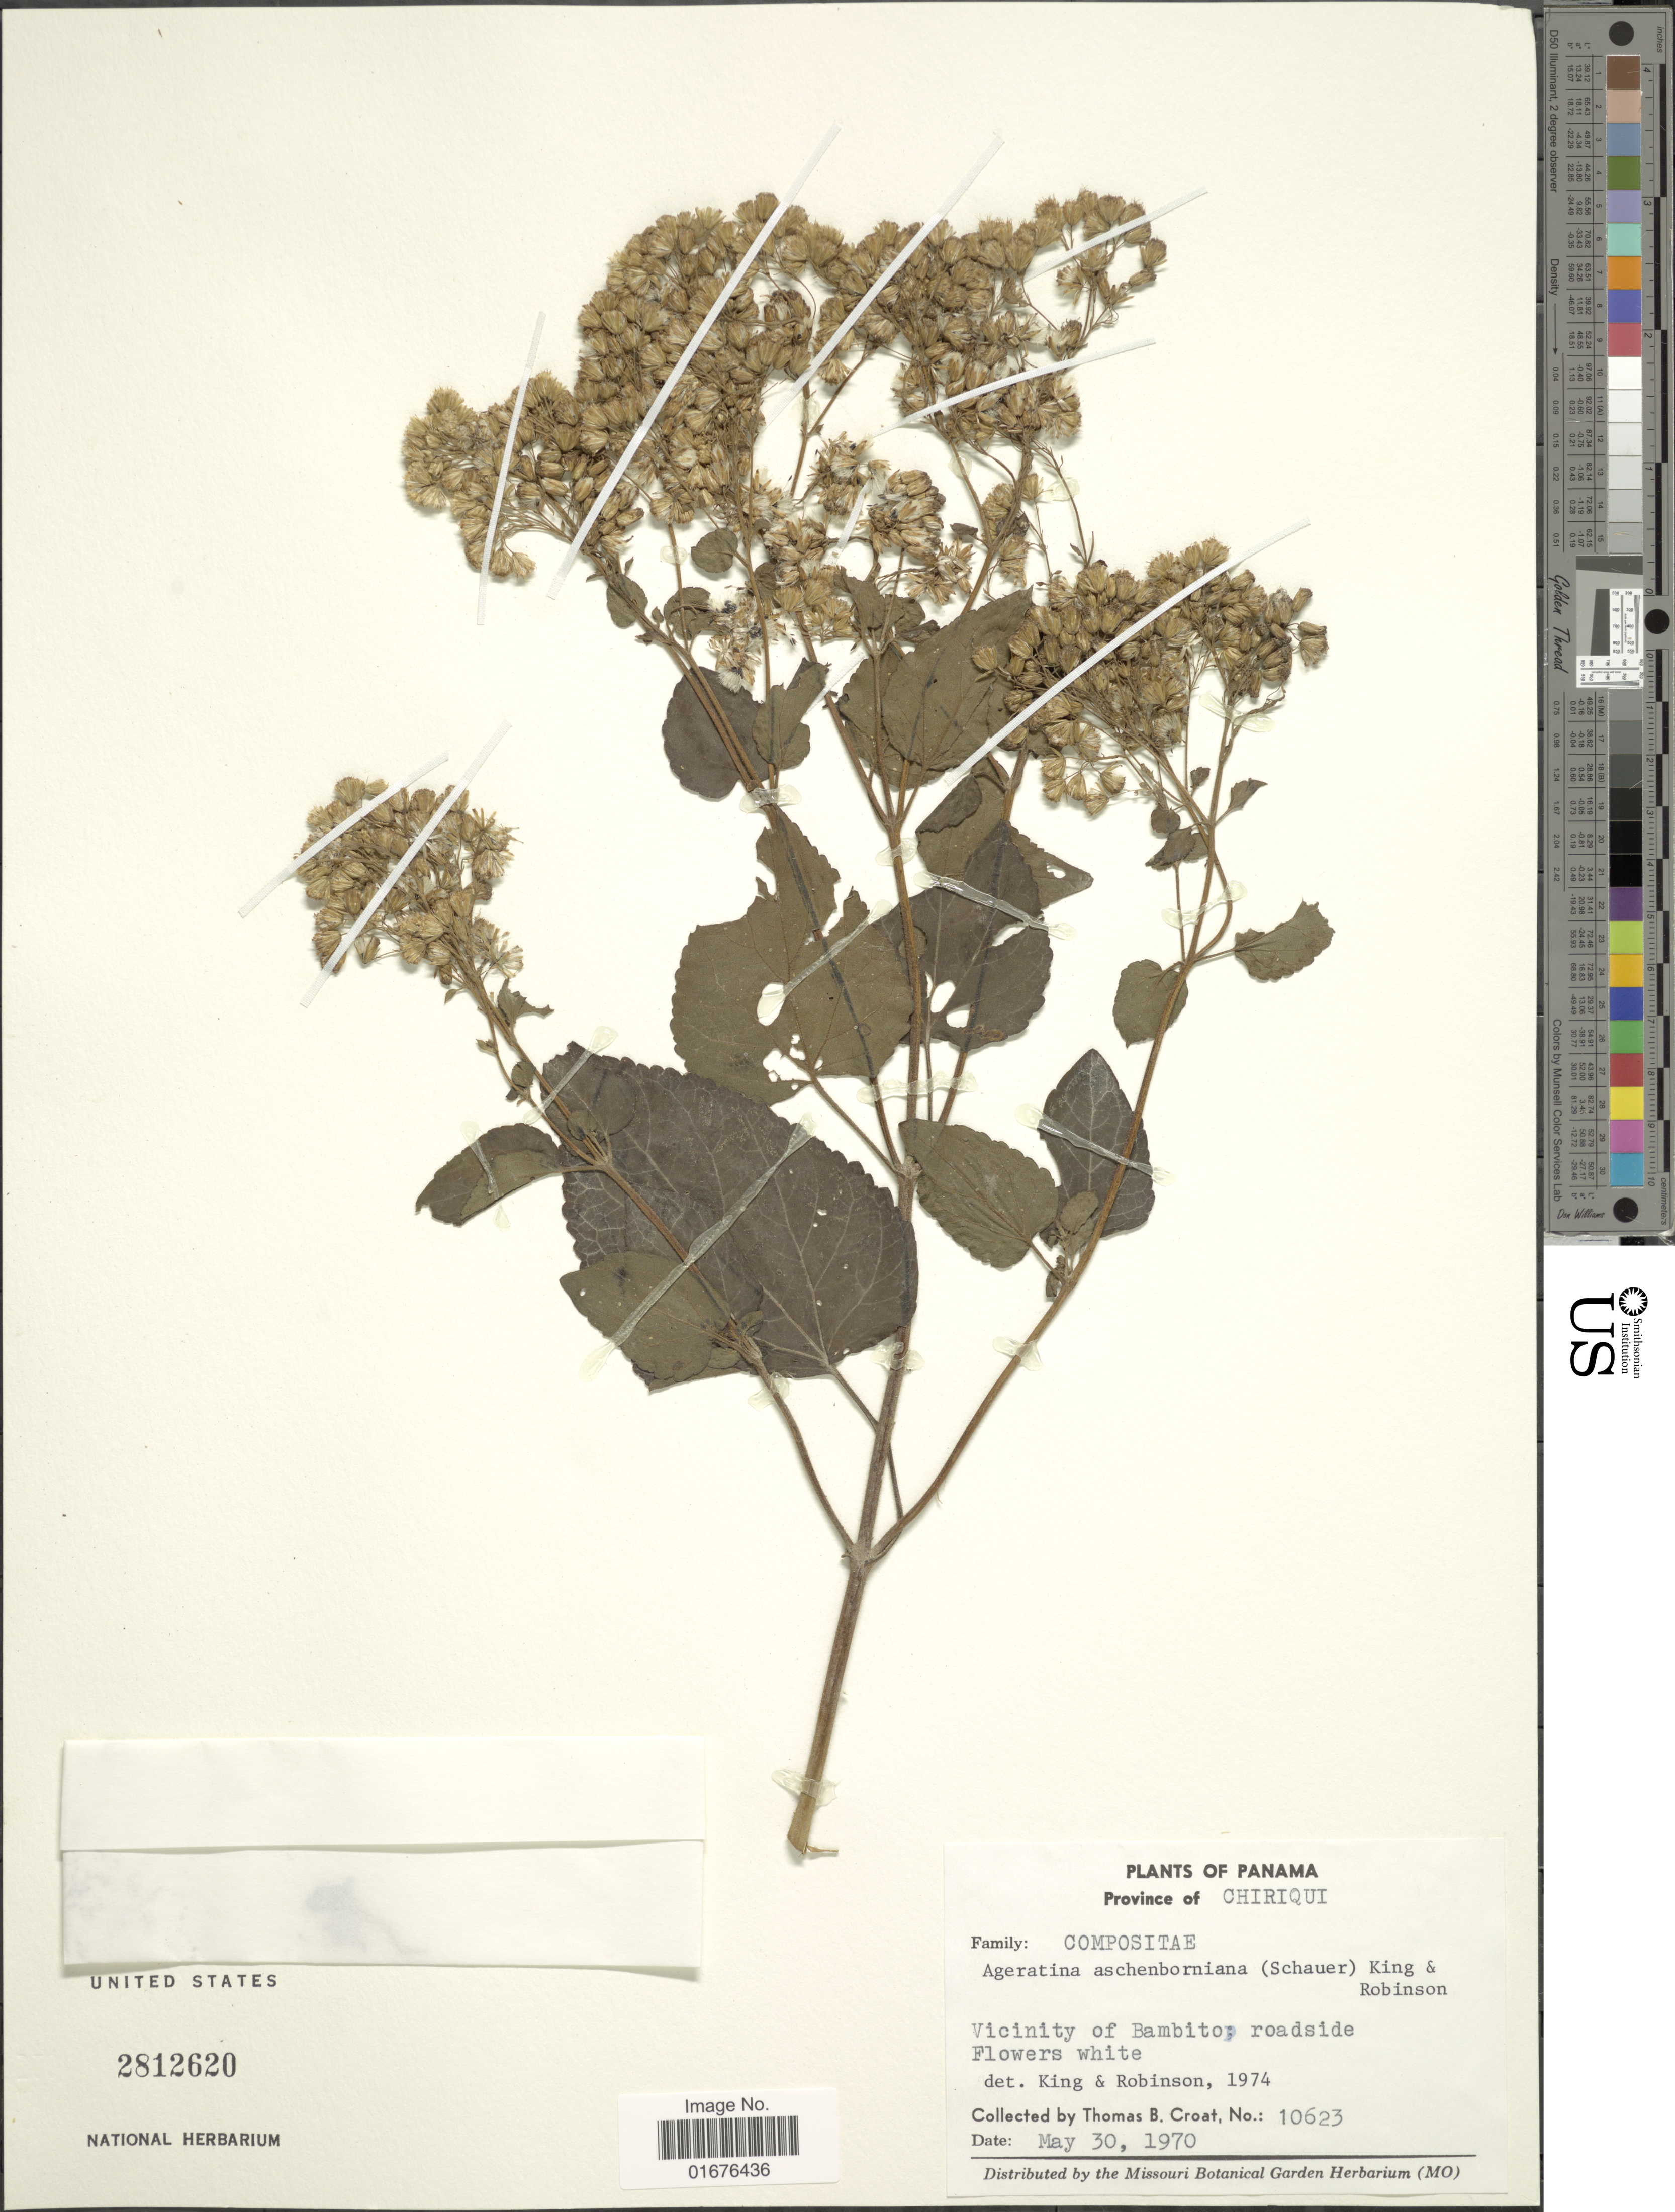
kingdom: Plantae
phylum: Tracheophyta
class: Magnoliopsida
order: Asterales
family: Asteraceae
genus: Ageratina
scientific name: Ageratina pichinchensis var. bustamenta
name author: (DC.) R.M. King & H. Rob.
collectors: T. B. Croat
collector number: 10623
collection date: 1970-05-30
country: Panama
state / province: Chiriqui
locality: Vicinity of bambito: roadside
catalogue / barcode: US 2812620